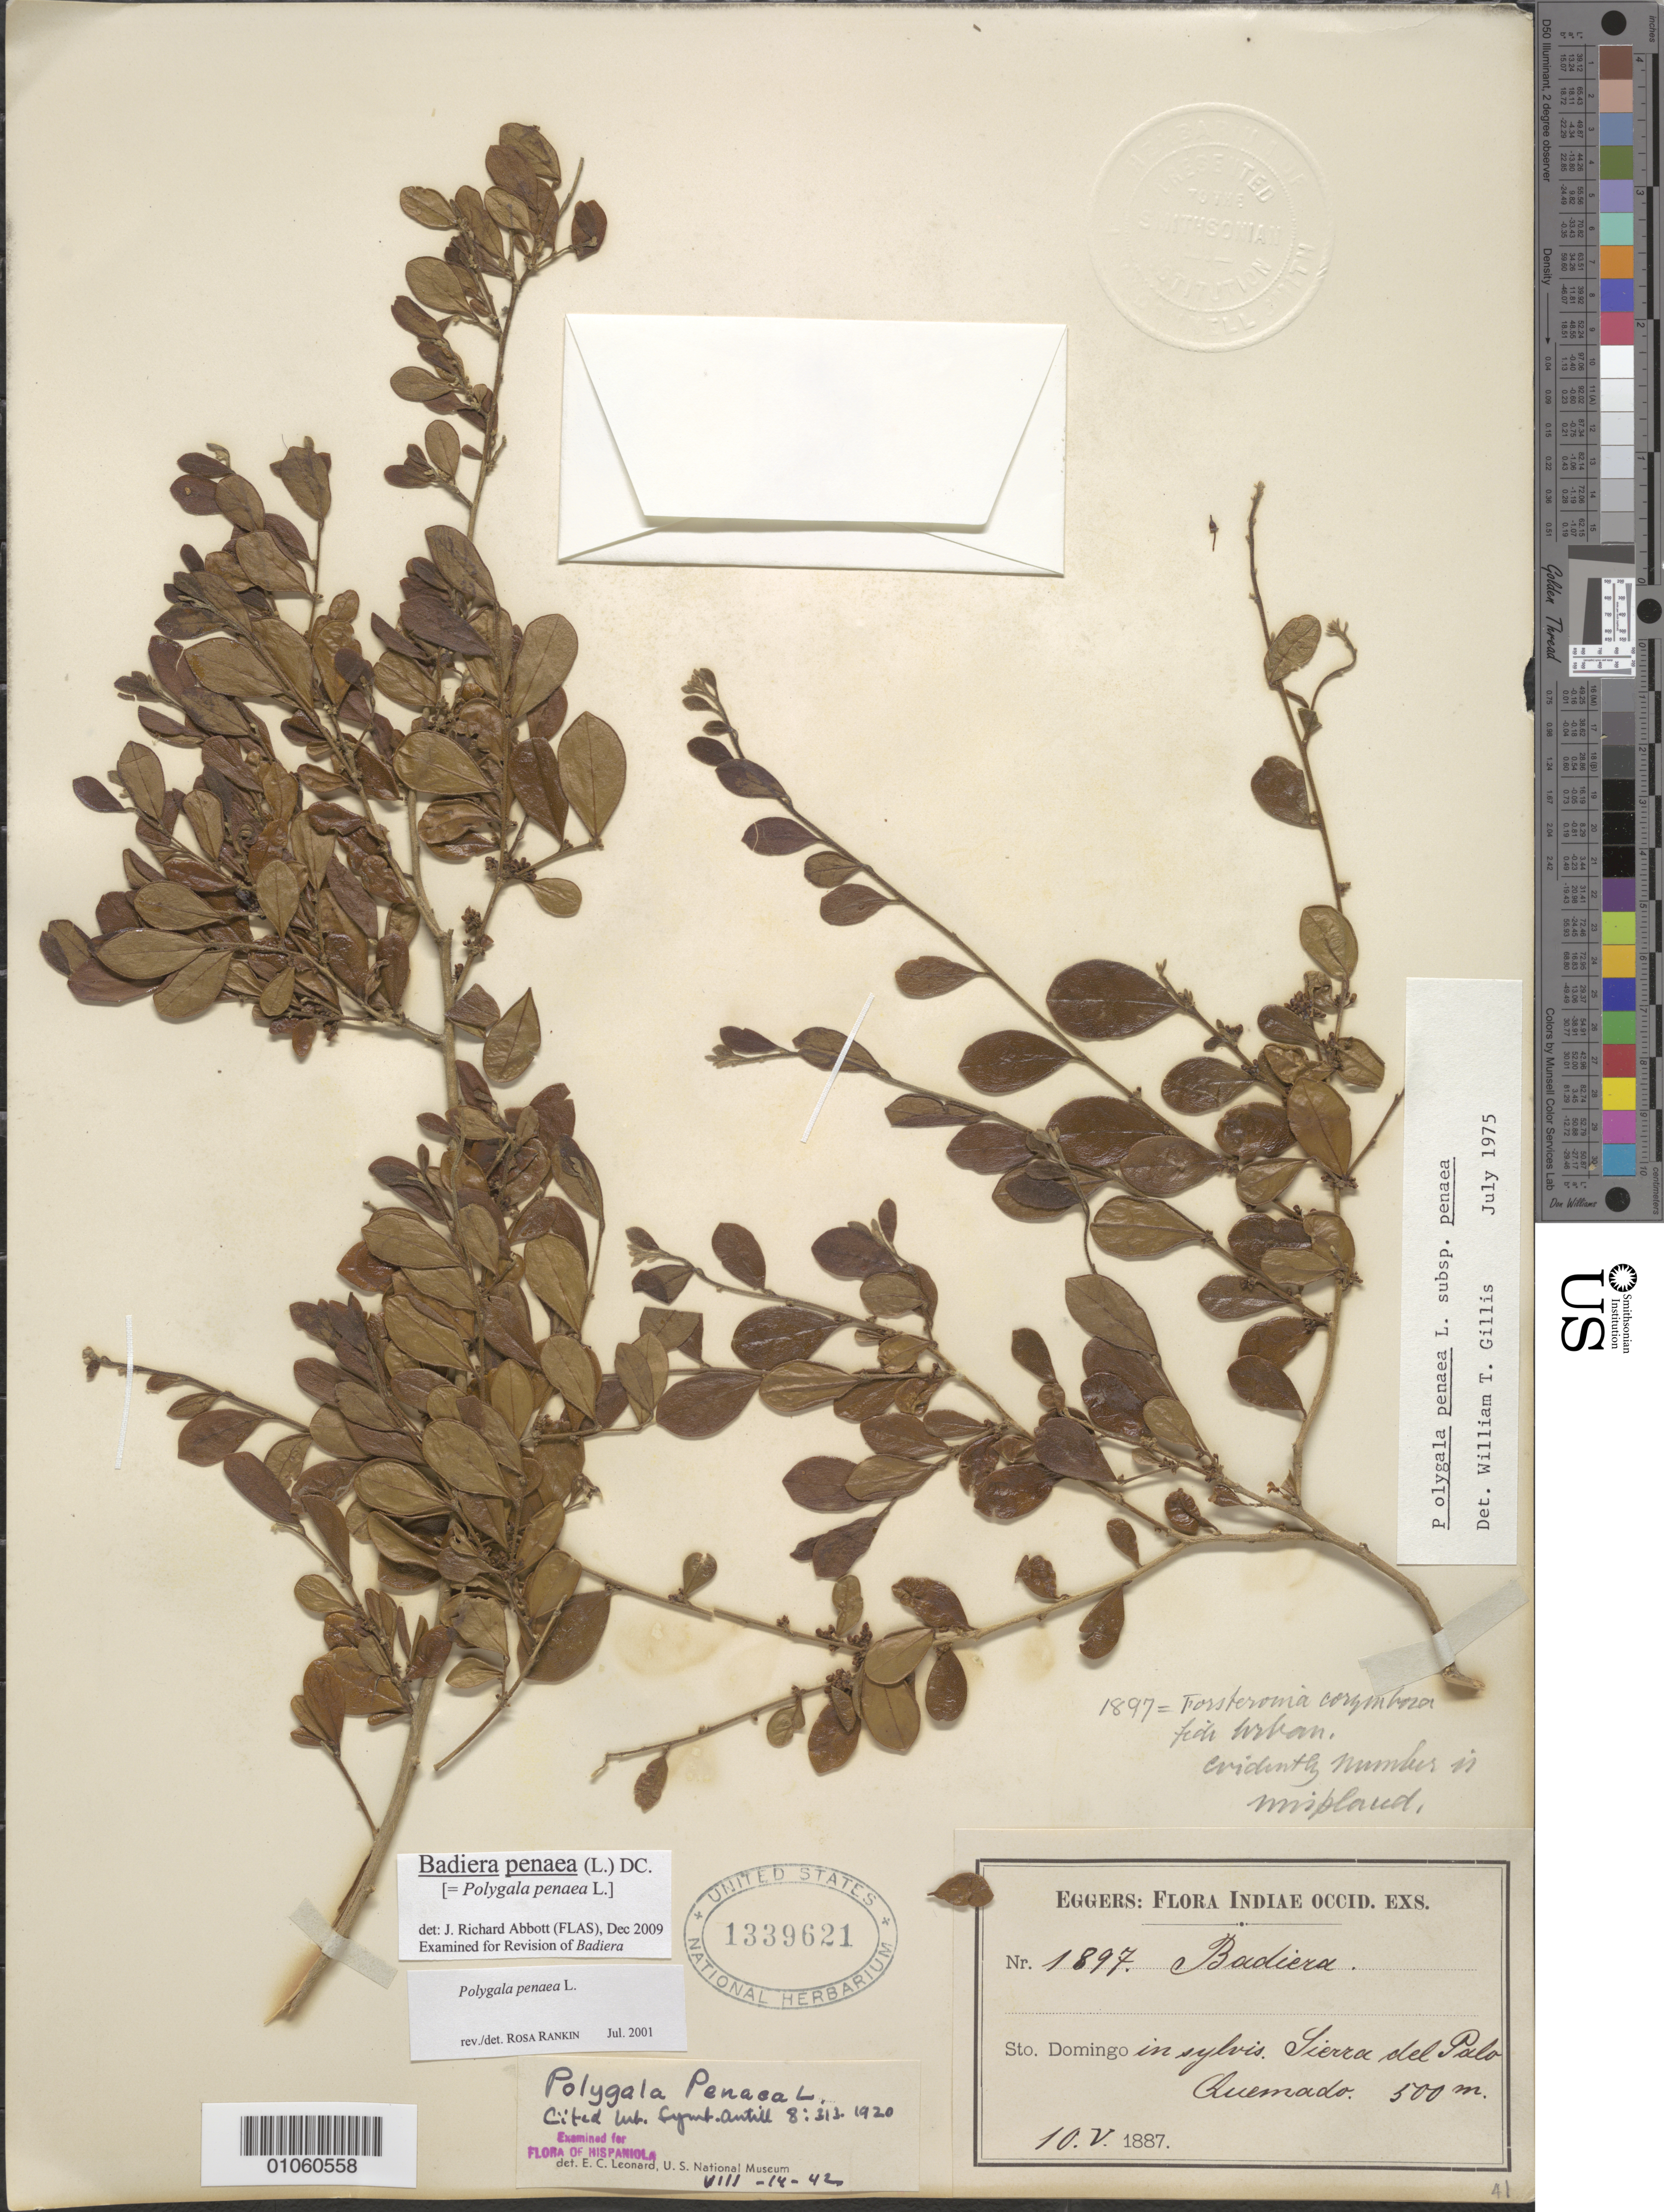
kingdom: Plantae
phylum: Tracheophyta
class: Magnoliopsida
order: Fabales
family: Polygalaceae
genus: Badiera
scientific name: Badiera penaea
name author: (L.) DC.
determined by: Abbott, J. R., (FLAS)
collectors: H. F. A. von Eggers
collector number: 1897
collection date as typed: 10 May 1887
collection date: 1887-05-10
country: Dominican Republic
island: Hispaniola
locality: Sierra del Palo Quemado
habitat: In sylvis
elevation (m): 500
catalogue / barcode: US 1339621